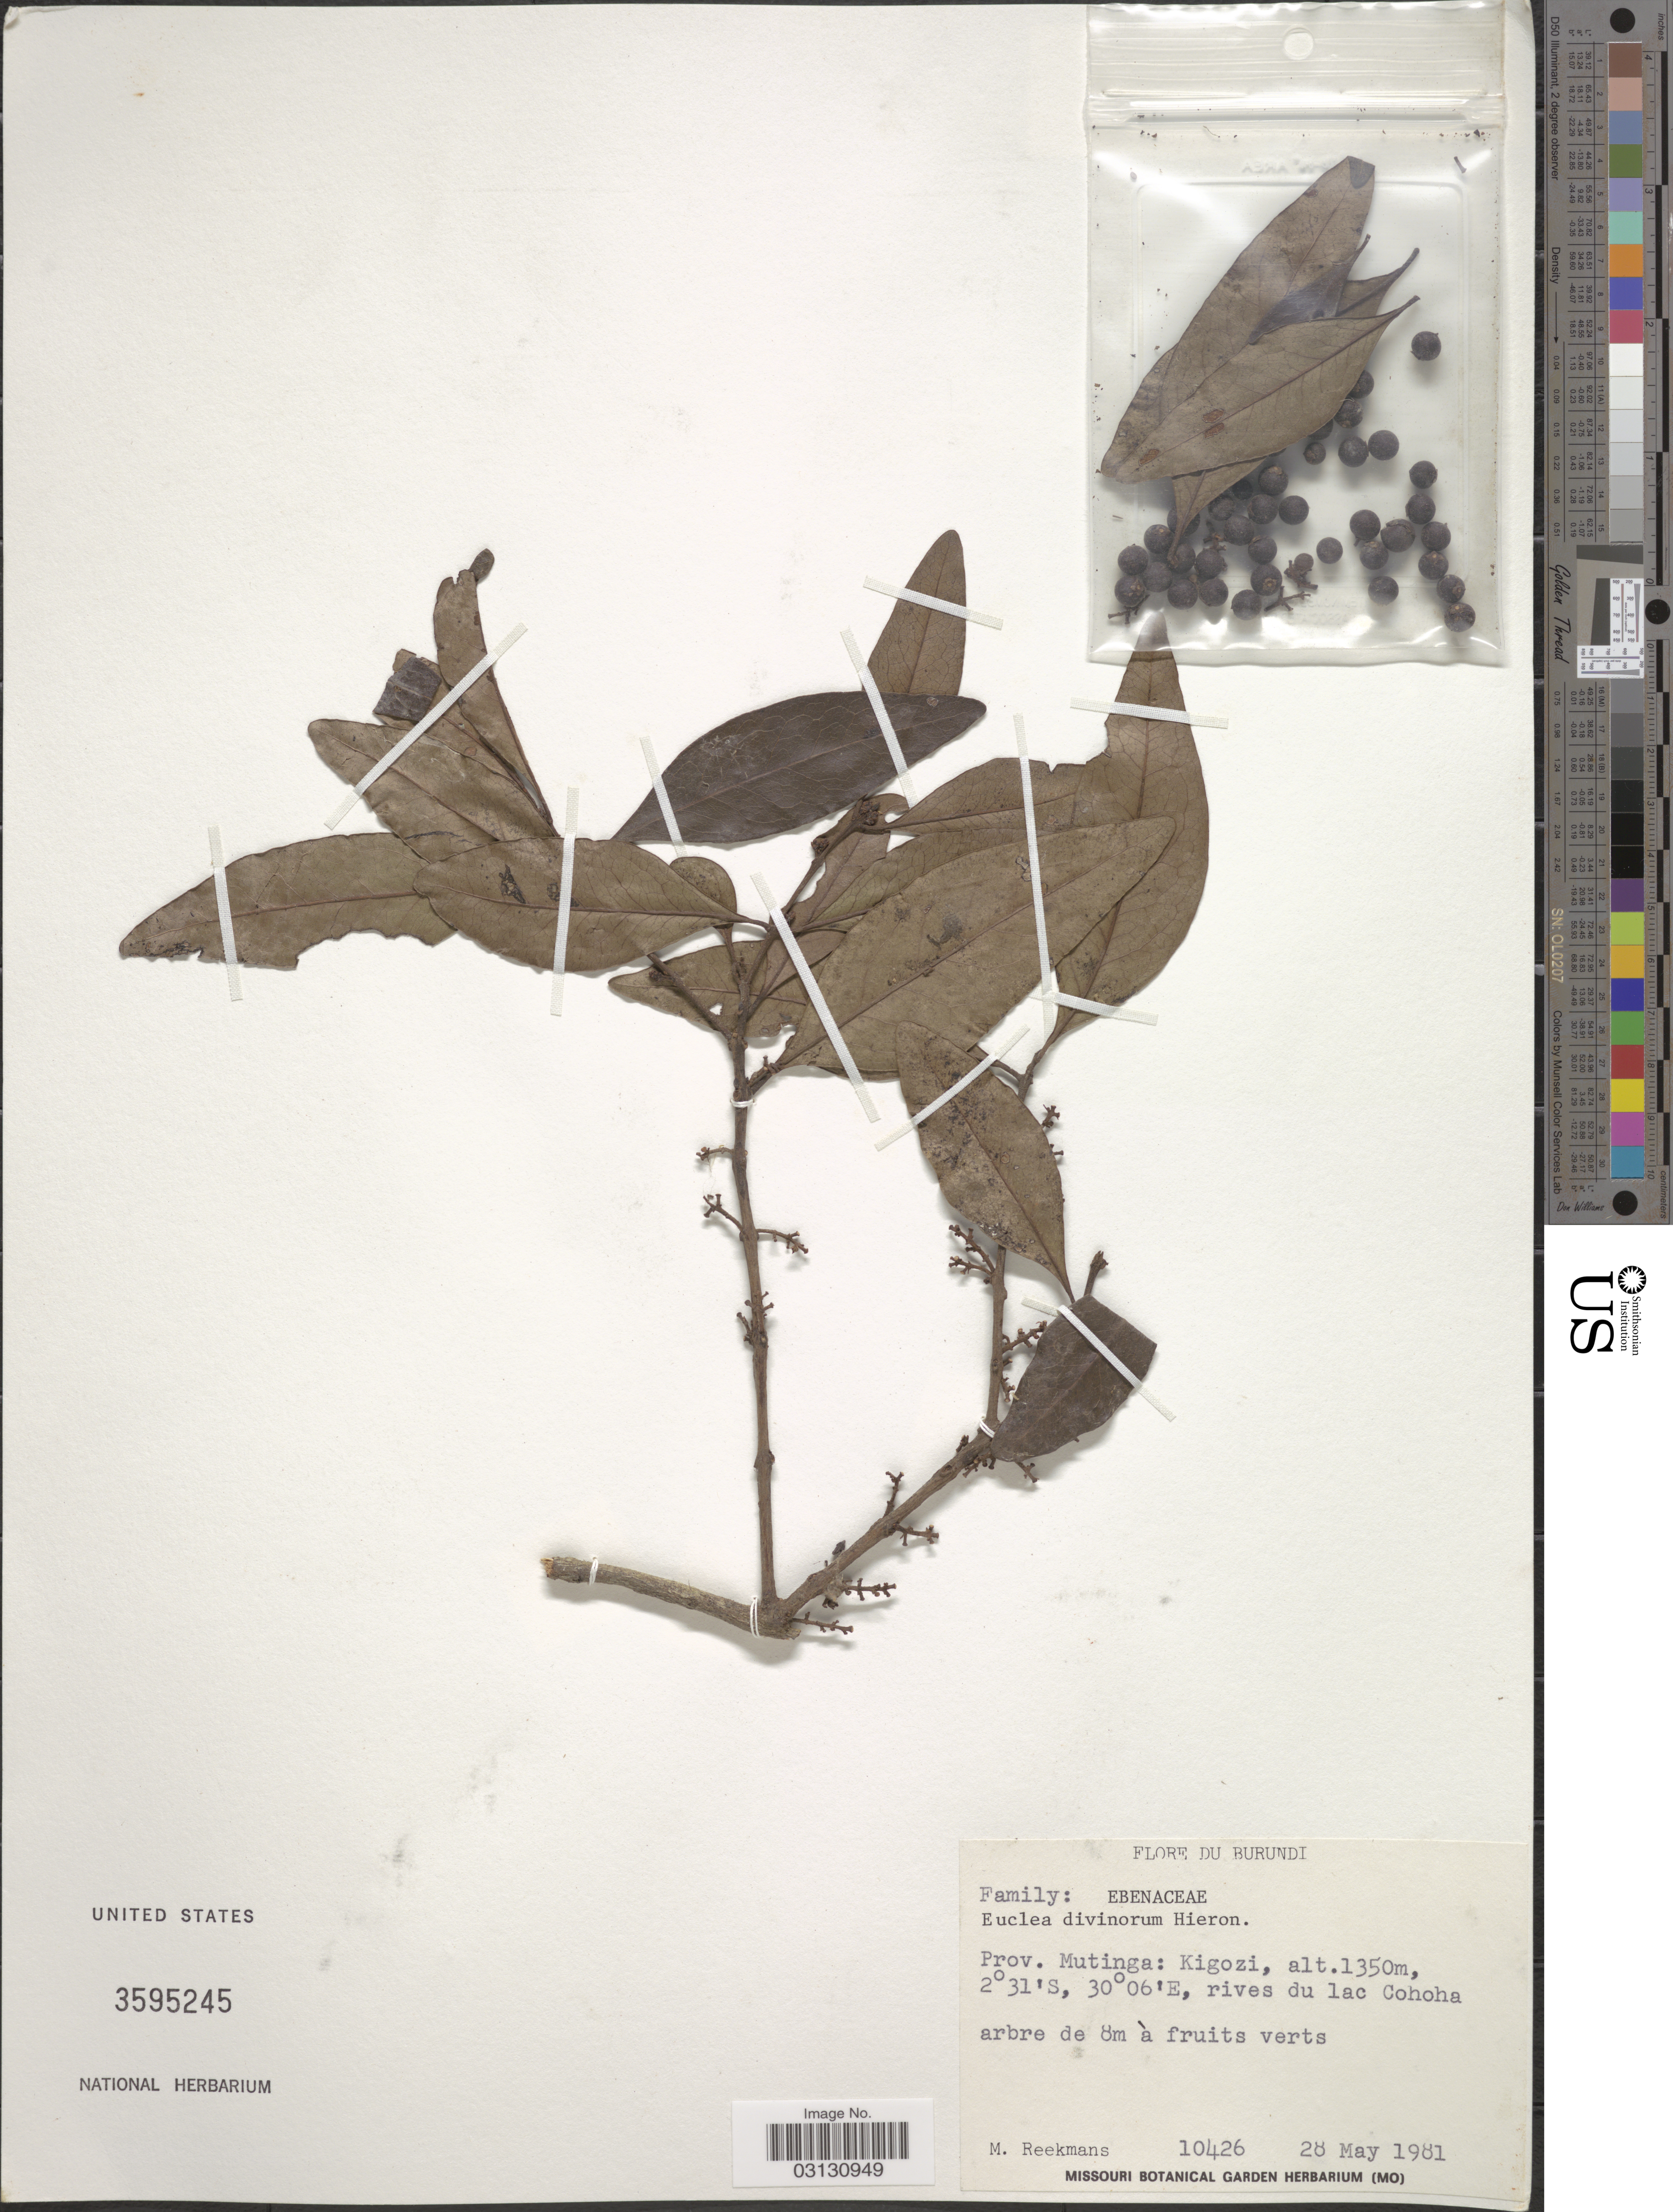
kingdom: Plantae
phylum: Tracheophyta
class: Magnoliopsida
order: Ericales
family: Ebenaceae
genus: Euclea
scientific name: Euclea divinorum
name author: Hiern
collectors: M. Reekmans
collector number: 10426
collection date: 1981-05-28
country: Burundi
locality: Prov. Mutinga: Kigozi, rives du lac Cohoha.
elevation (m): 1350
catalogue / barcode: US 3595245